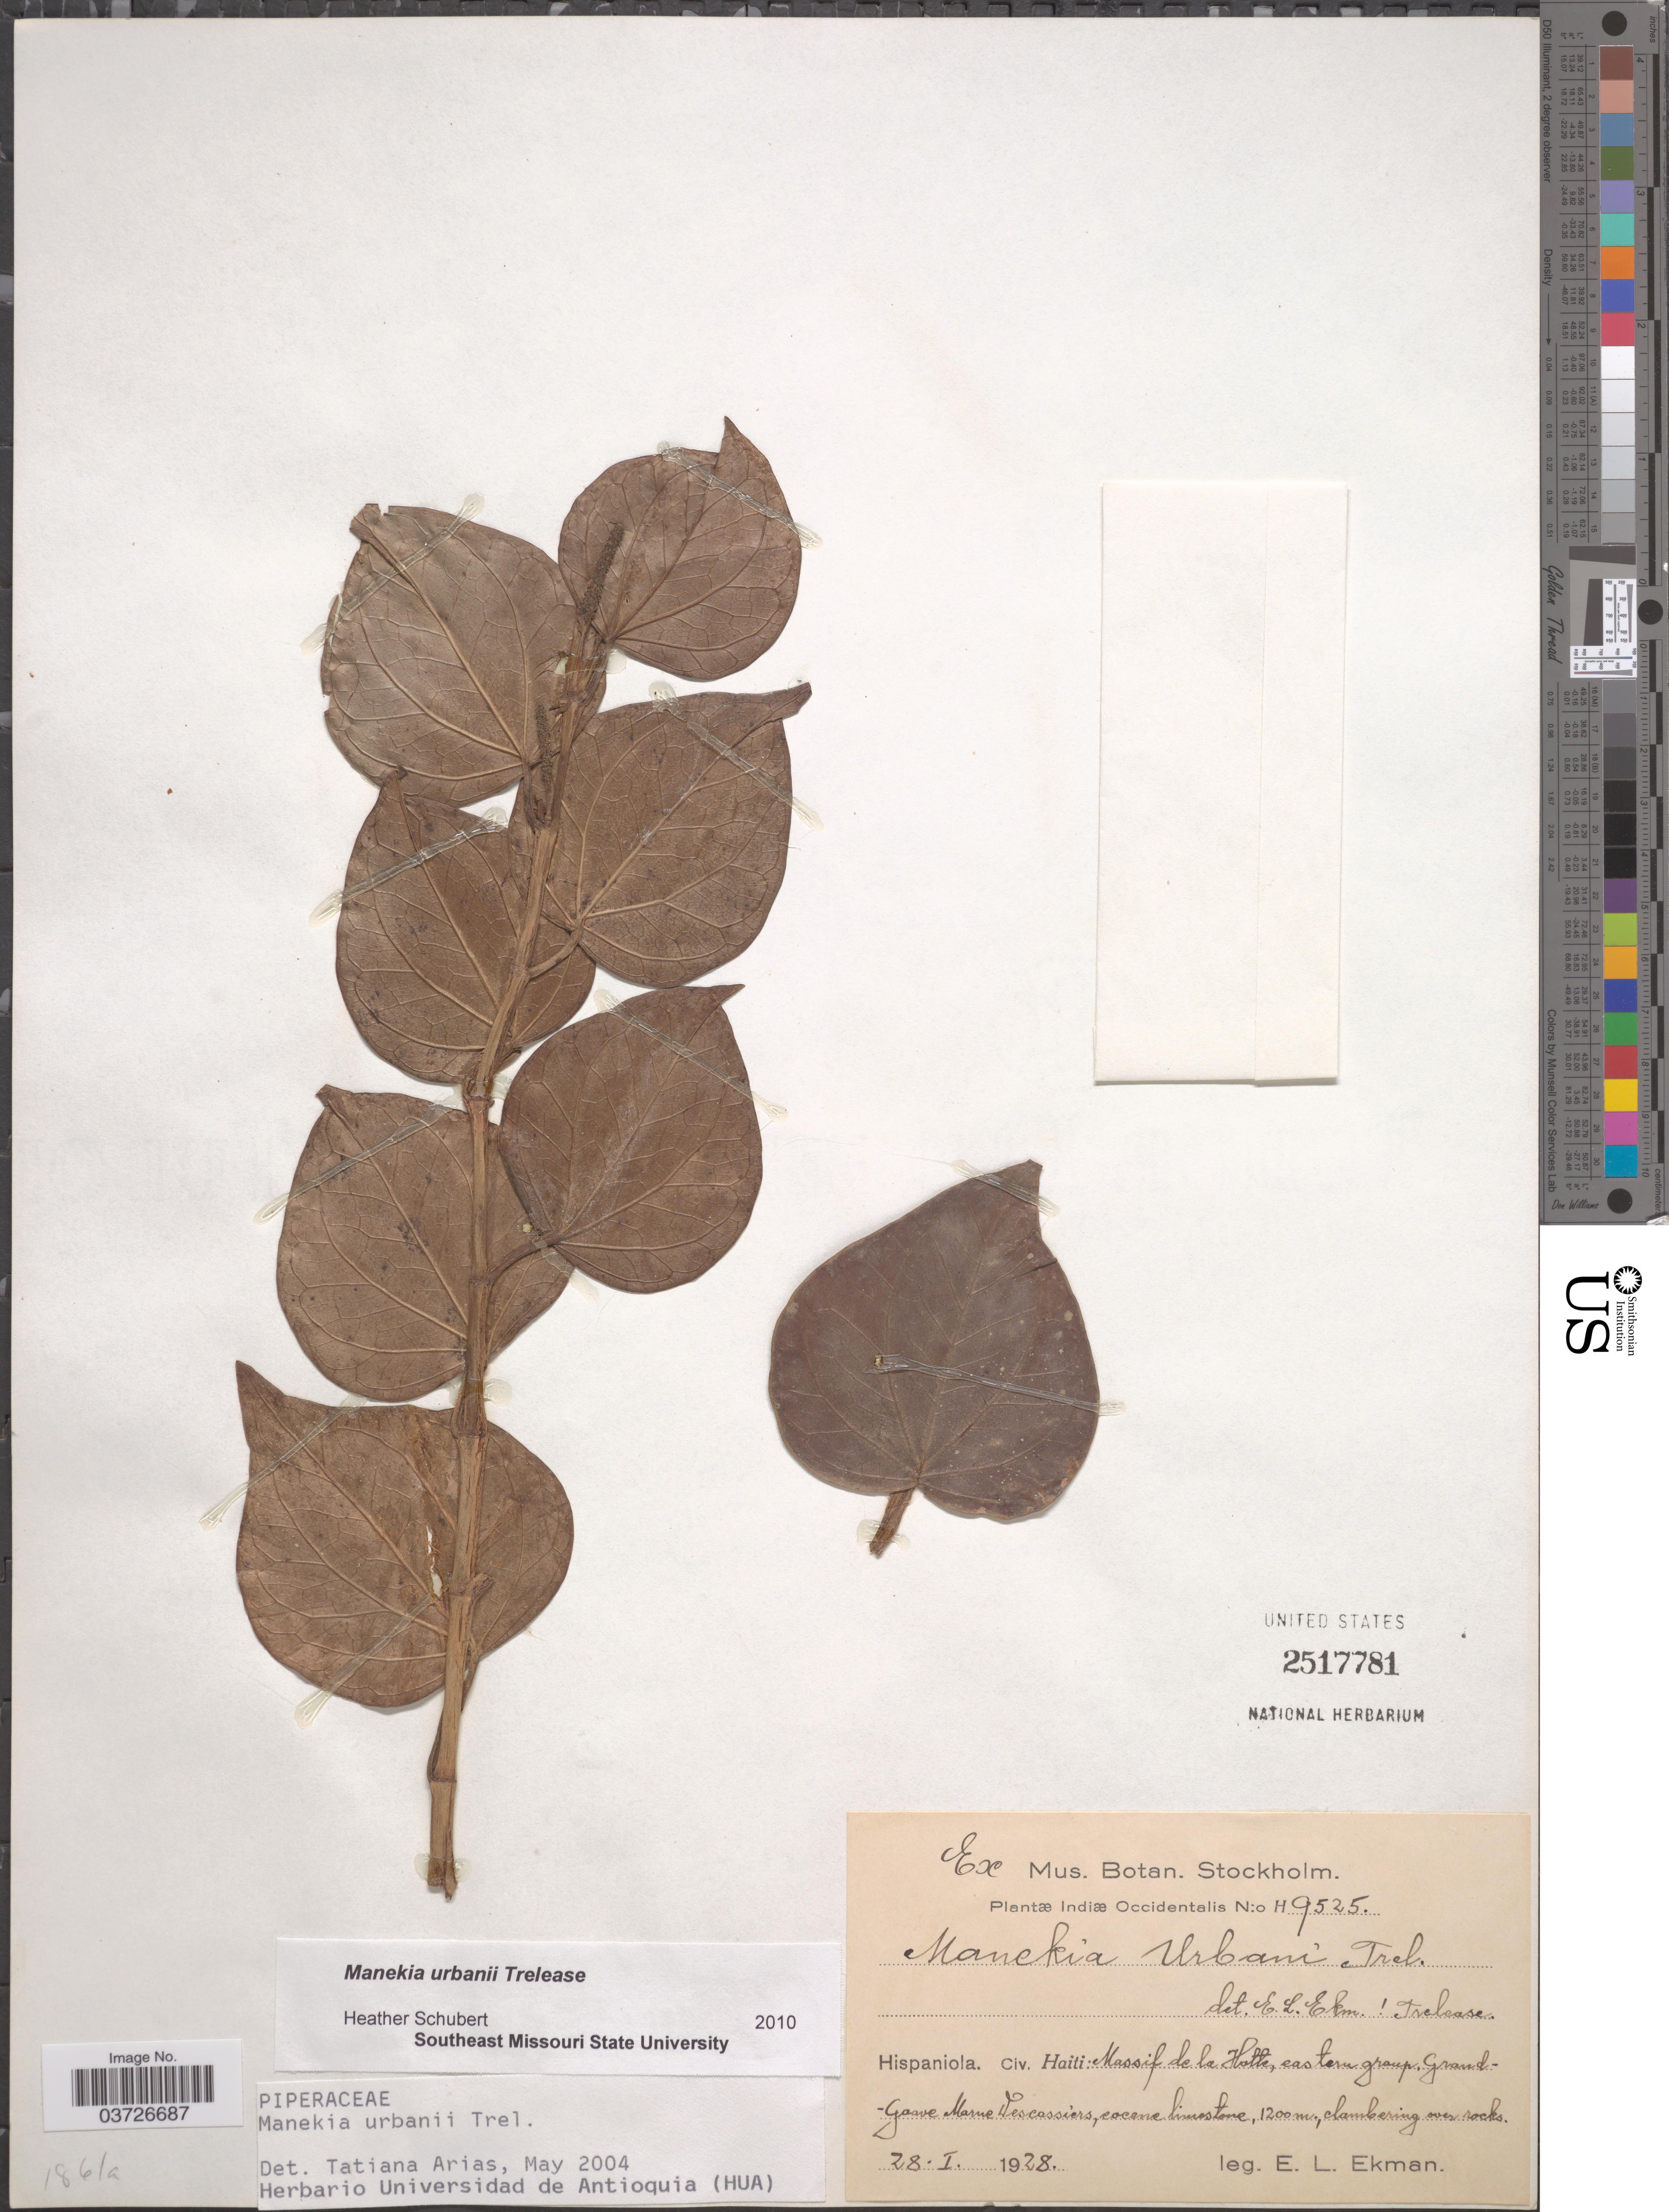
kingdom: Plantae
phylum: Tracheophyta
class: Magnoliopsida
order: Piperales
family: Piperaceae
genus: Manekia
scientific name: Manekia urbani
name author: Trel.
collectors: E. L. Ekman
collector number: H9525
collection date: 1928-01-28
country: Haiti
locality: Indiæ Occidentalis. Hispaniola. Civ. Haiti: Massif de la Hotte, eastern group. Grand-Gaave Marne descassiers, cocane [interpreted] limestone.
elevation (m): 1200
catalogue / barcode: US 2517781